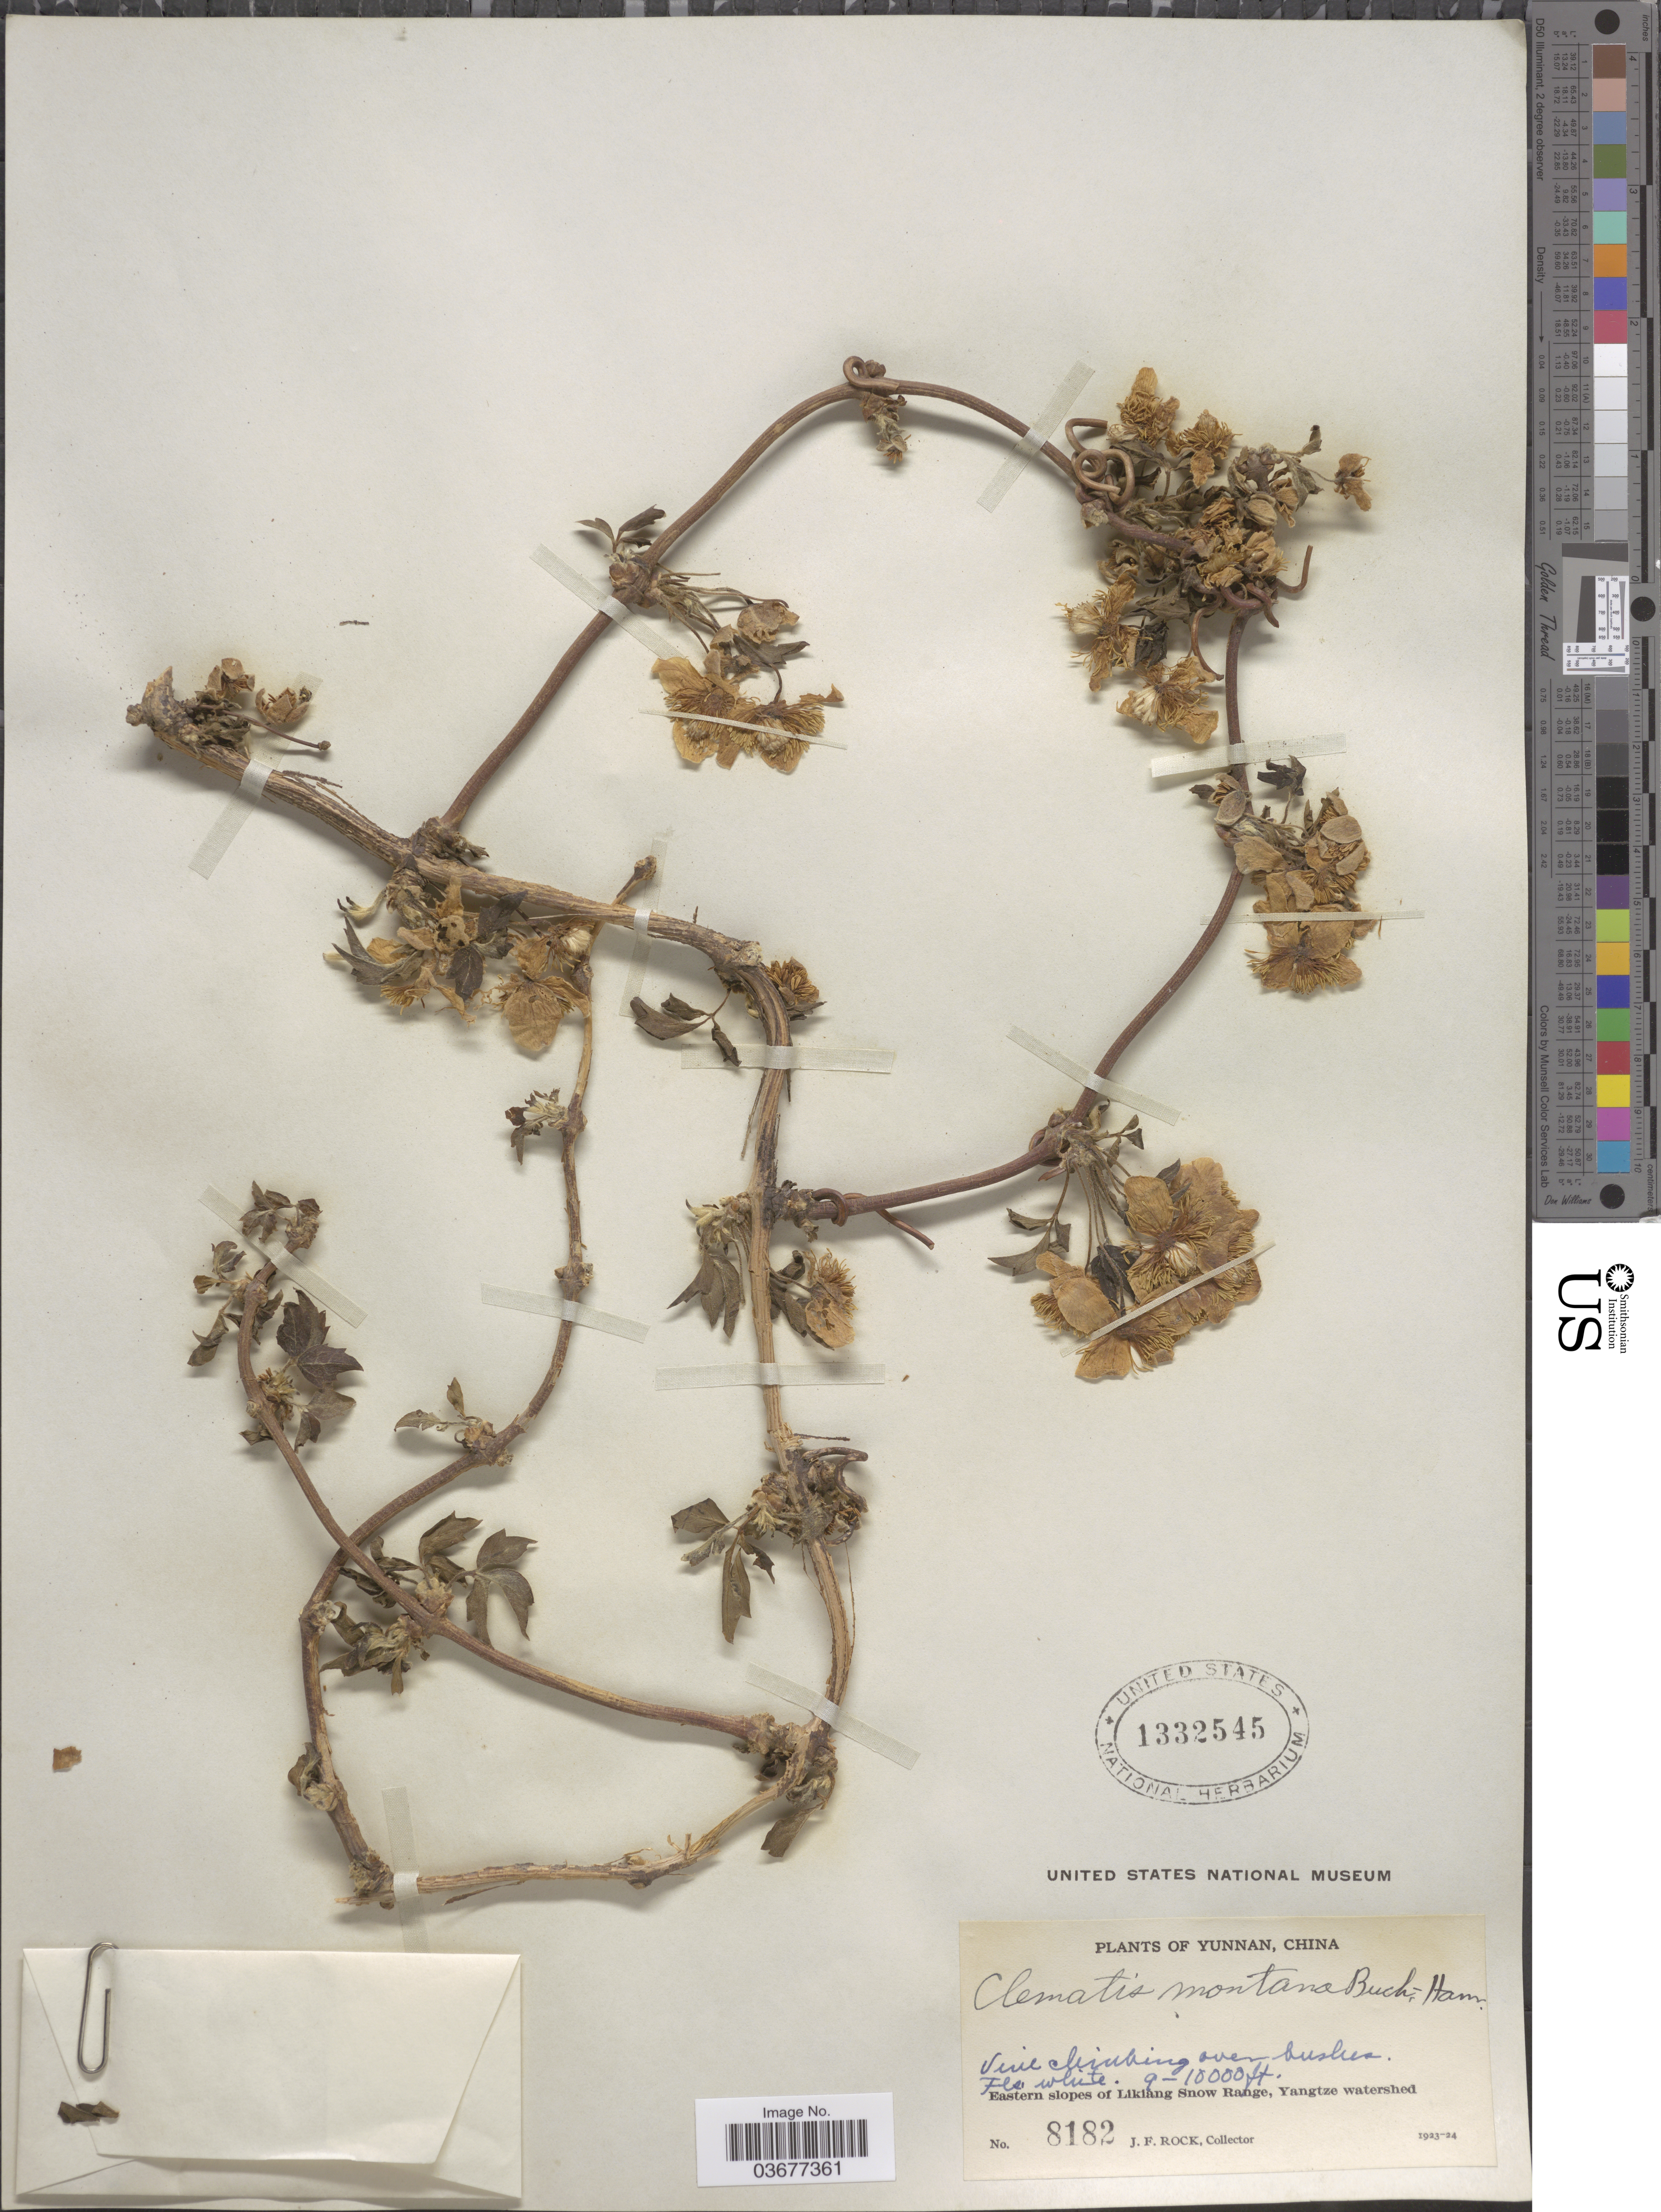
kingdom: Plantae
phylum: Tracheophyta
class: Magnoliopsida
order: Ranunculales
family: Ranunculaceae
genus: Clematis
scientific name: Clematis montana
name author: Buch.-Ham. ex DC.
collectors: J. Rock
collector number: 8182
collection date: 1923/1924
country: China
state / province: Yunnan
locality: Eastern slopes of Likiang Snow Range, Yangtze watershed.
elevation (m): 2743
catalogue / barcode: US 1332545